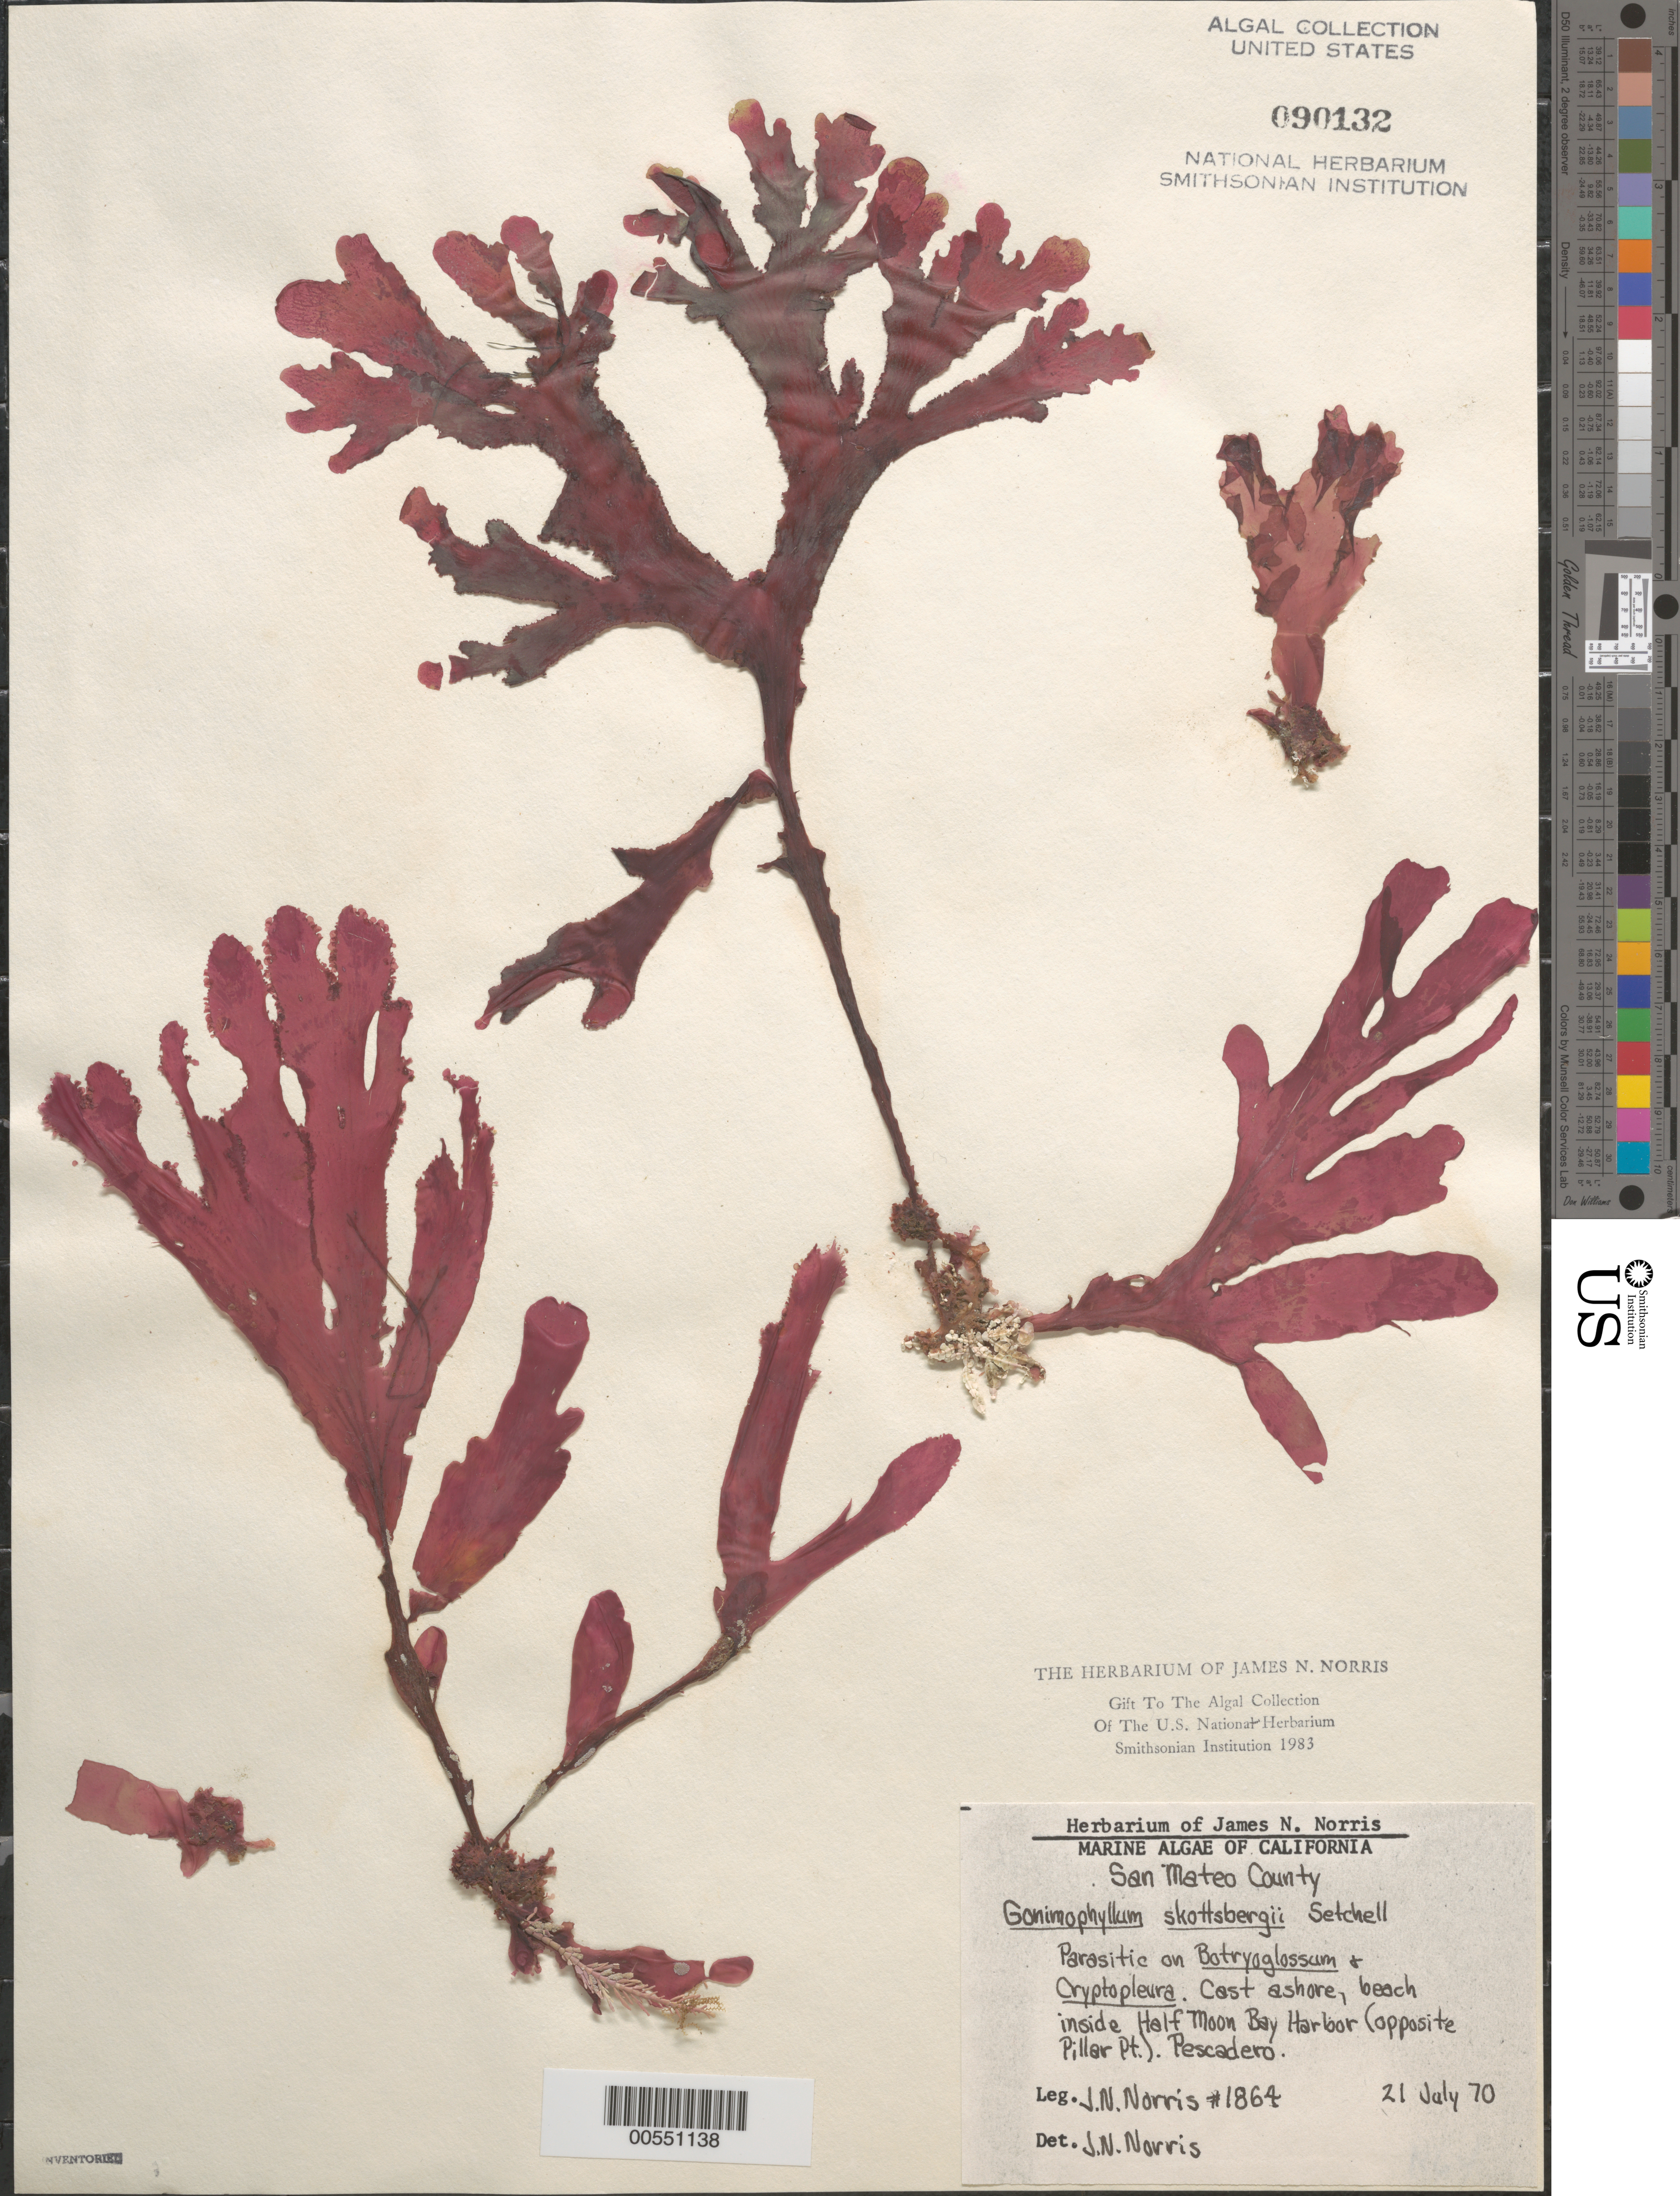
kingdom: Plantae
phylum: Rhodophyta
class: Florideophyceae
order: Ceramiales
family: Delesseriaceae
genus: Gonimophyllum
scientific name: Gonimophyllum skottsbergii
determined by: Norris, James N.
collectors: J. N. Norris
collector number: JN-1864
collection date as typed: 21 Jul 1970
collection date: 1970-07-21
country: United States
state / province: California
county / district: San Mateo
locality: Half Moon Bay Harbor, Pescadero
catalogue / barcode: US 90132